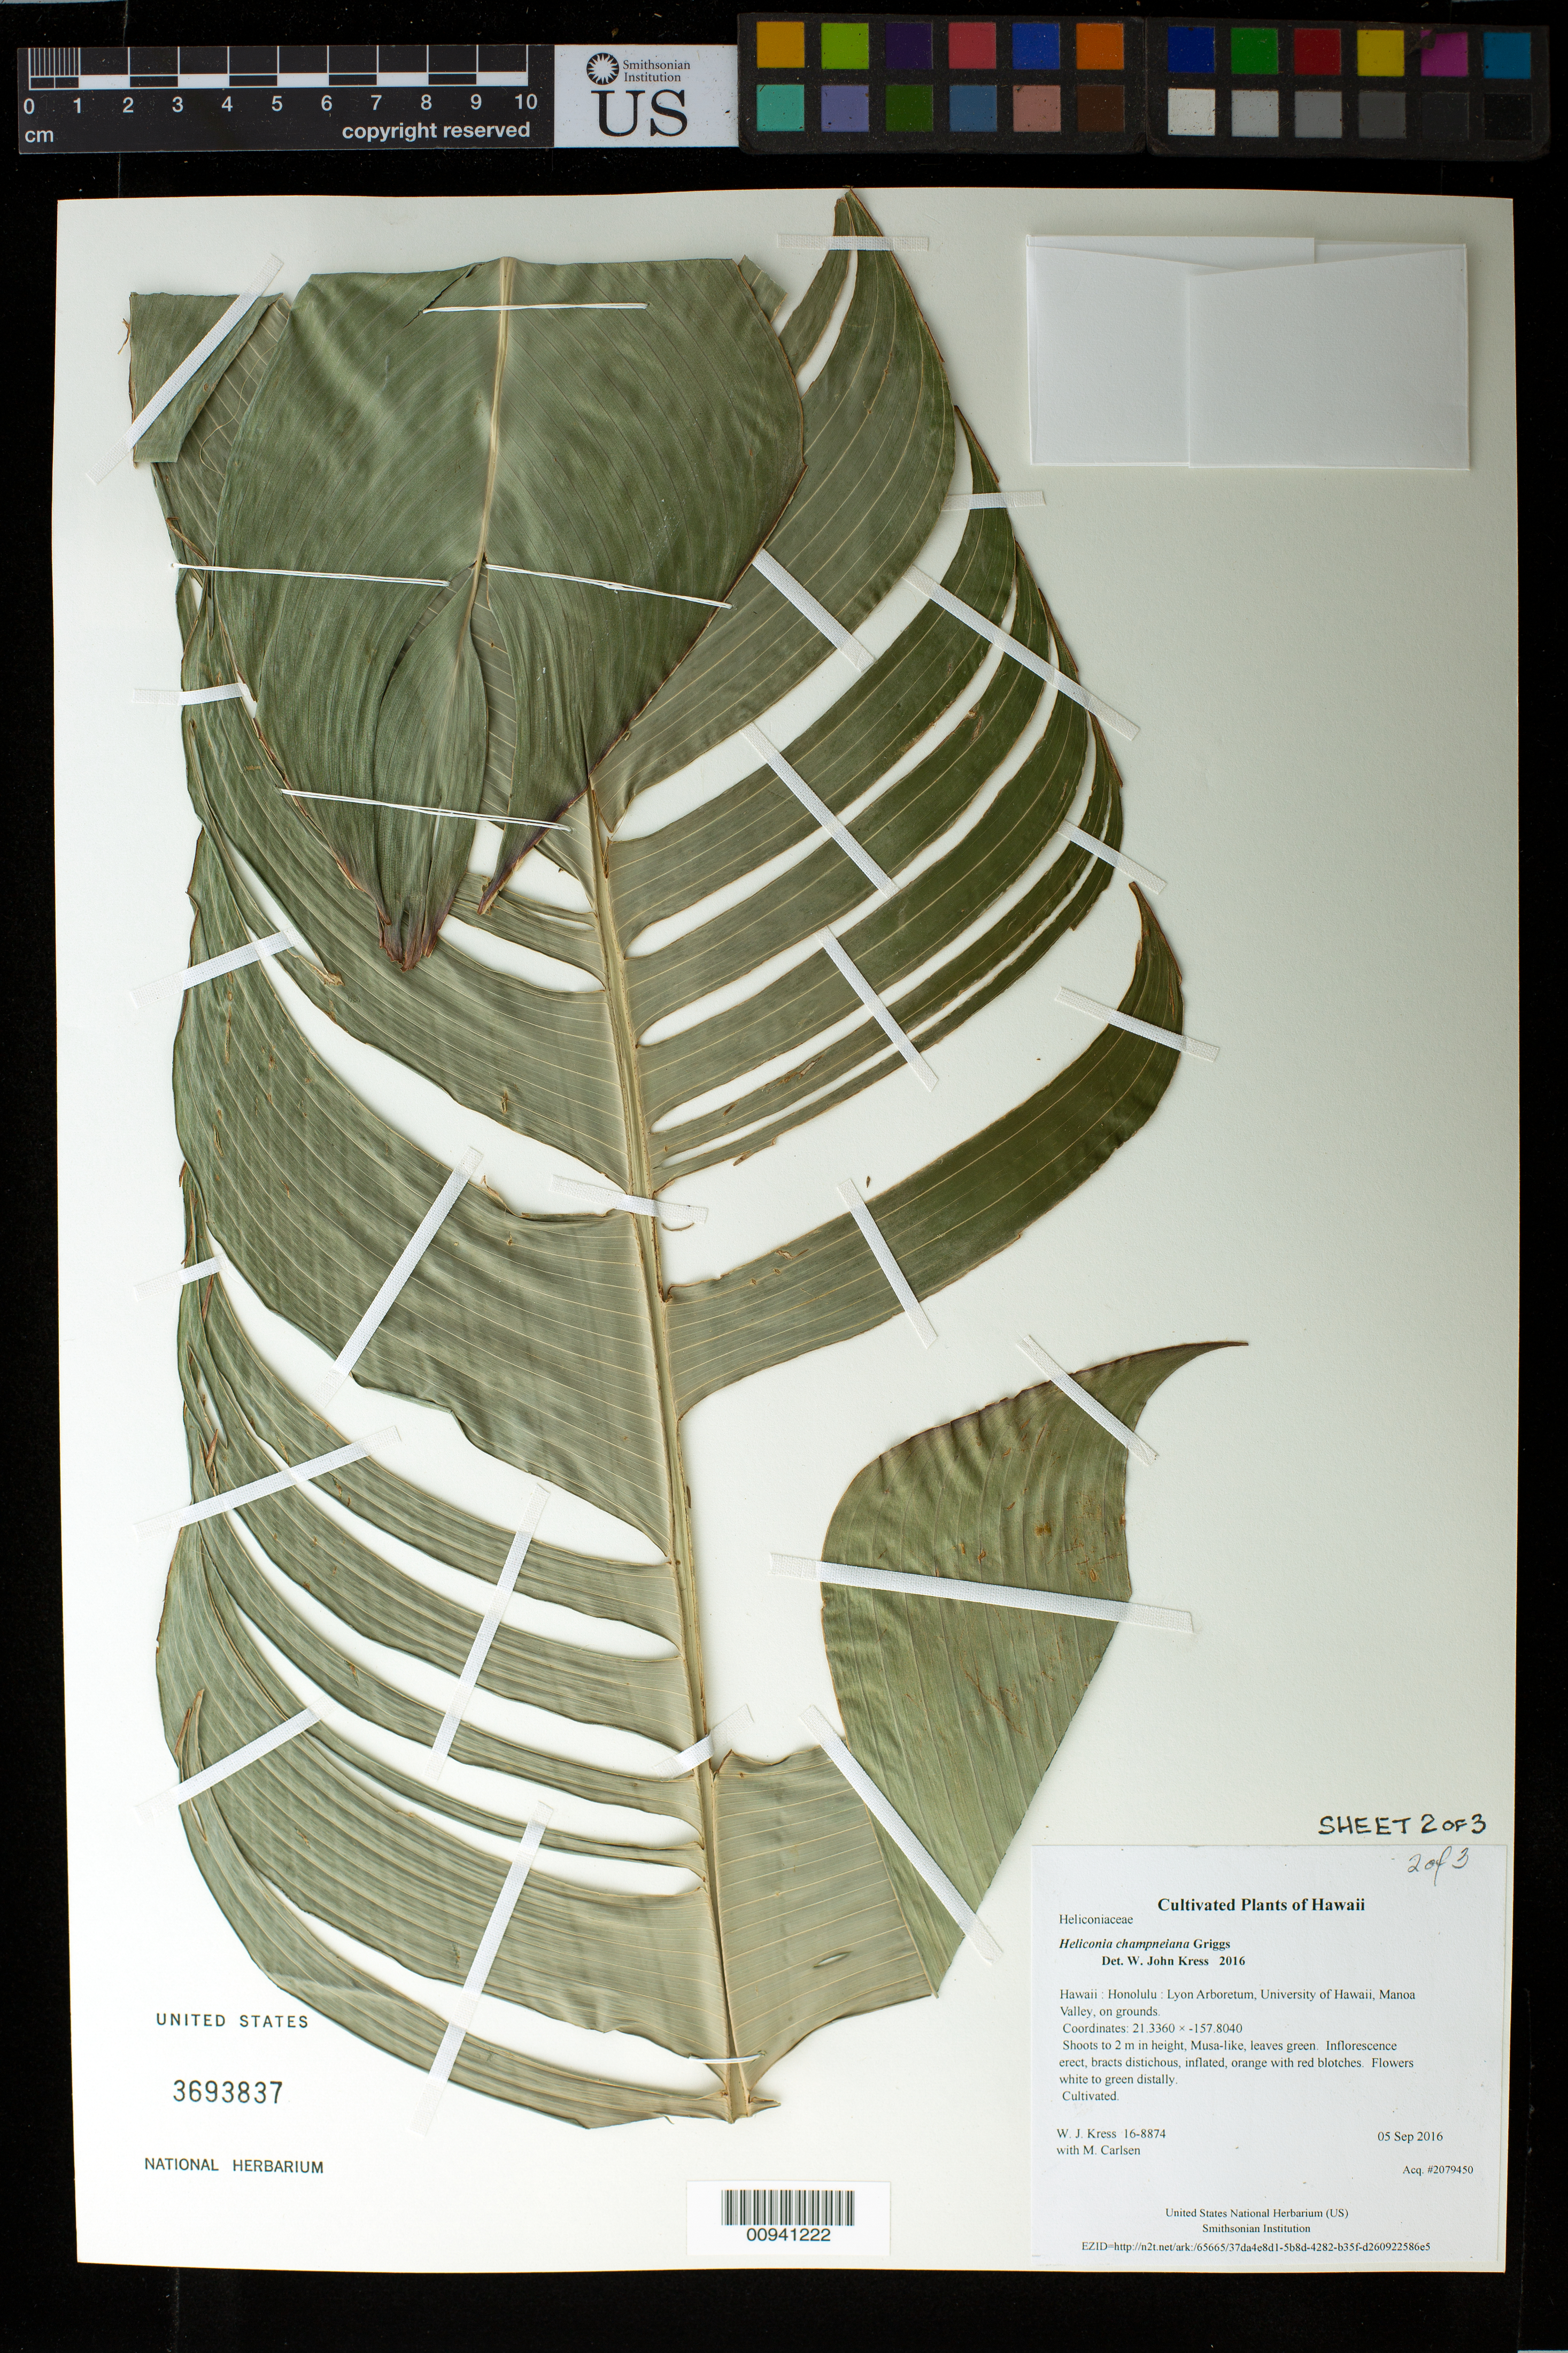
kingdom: Plantae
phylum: Tracheophyta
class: Liliopsida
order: Zingiberales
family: Heliconiaceae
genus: Heliconia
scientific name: Heliconia champneiana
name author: R.F. Griggs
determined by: Kress, W. J., (US), Smithsonian Institution - National Museum of Natural History (UNITED STATES)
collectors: W. J. Kress & M. M. Carlsen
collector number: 16-8874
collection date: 2016-09-05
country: United States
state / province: Hawaii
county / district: Honolulu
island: Oahu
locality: Lyon Arboretum, University of Hawaii, Manoa Valley, on grounds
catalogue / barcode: US 3693837